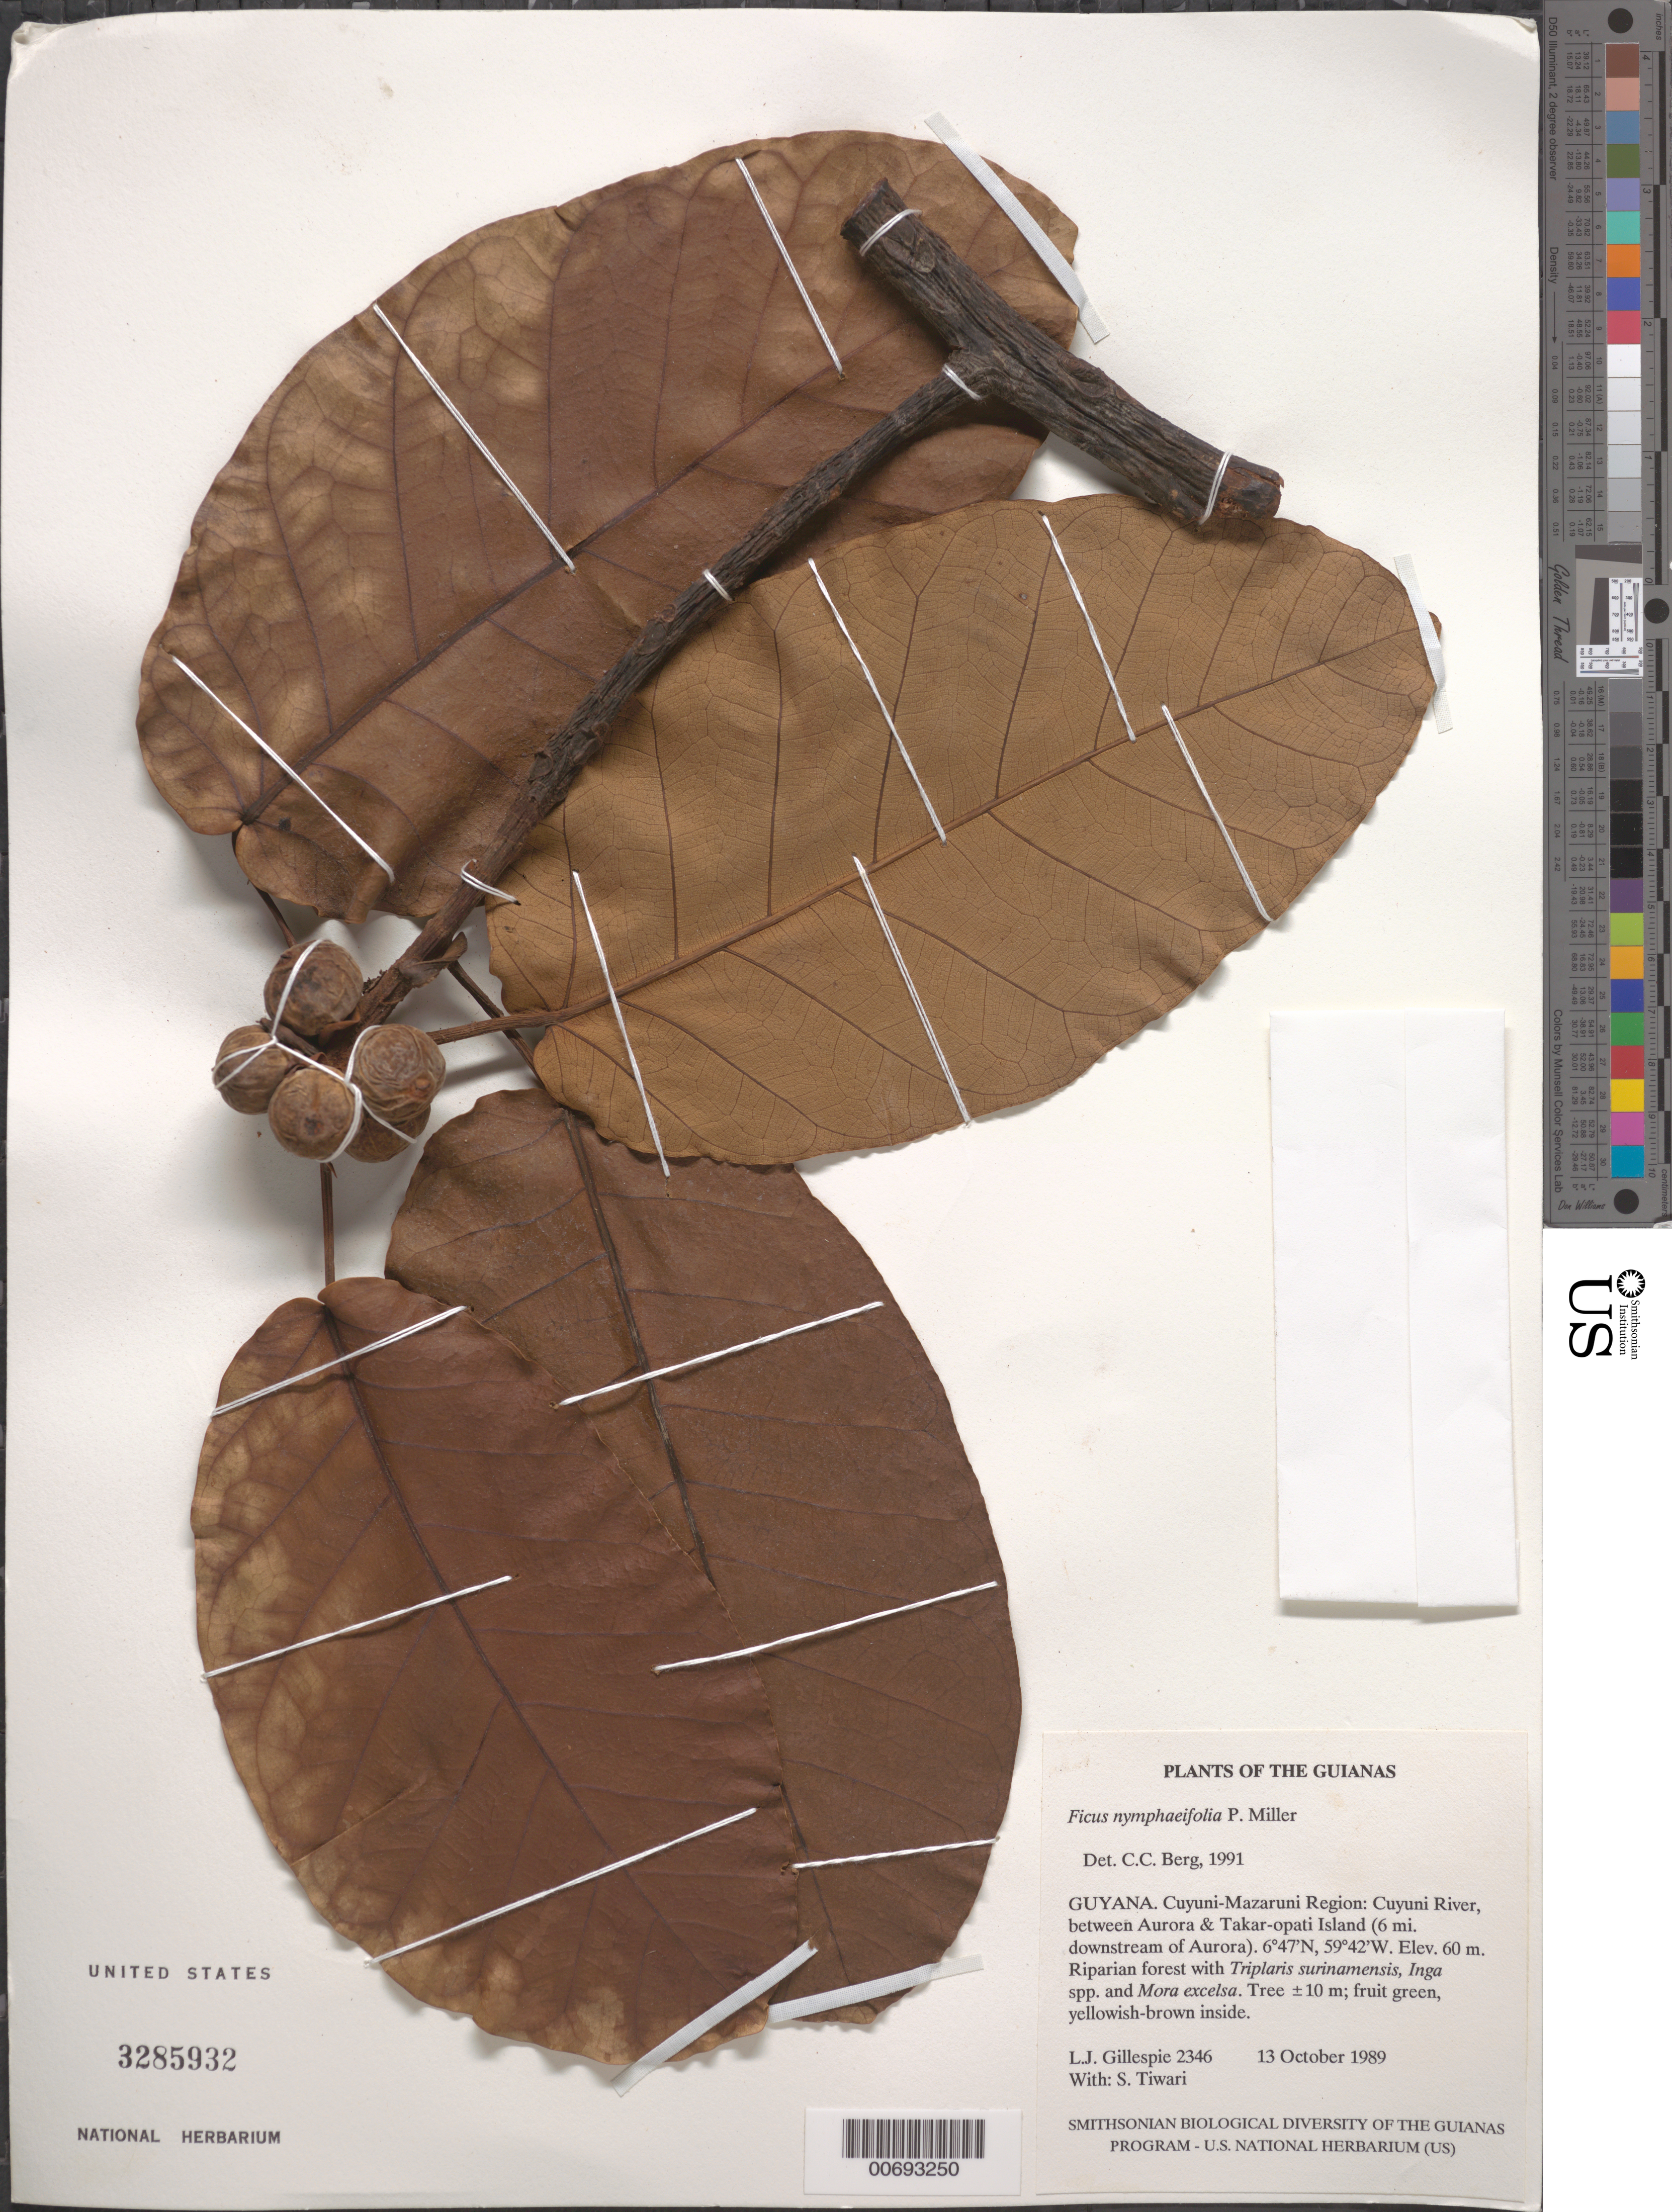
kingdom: Plantae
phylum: Tracheophyta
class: Magnoliopsida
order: Rosales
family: Moraceae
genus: Ficus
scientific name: Ficus nymphaeifolia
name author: Mill.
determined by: Berg, C. C.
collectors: L. J. Gillespie & S. Tiwari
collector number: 2346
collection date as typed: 13 October 1989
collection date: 1989-10-13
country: Guyana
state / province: Cuyuni-Mazaruni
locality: Cuyuni River, between Aurora & Takar-opati Island (6 mi. downstream of Aurora)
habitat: Riparian forest with Triplaris surinamensis, Inga spp. and Mora excelsa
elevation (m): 60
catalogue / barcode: US 3285932